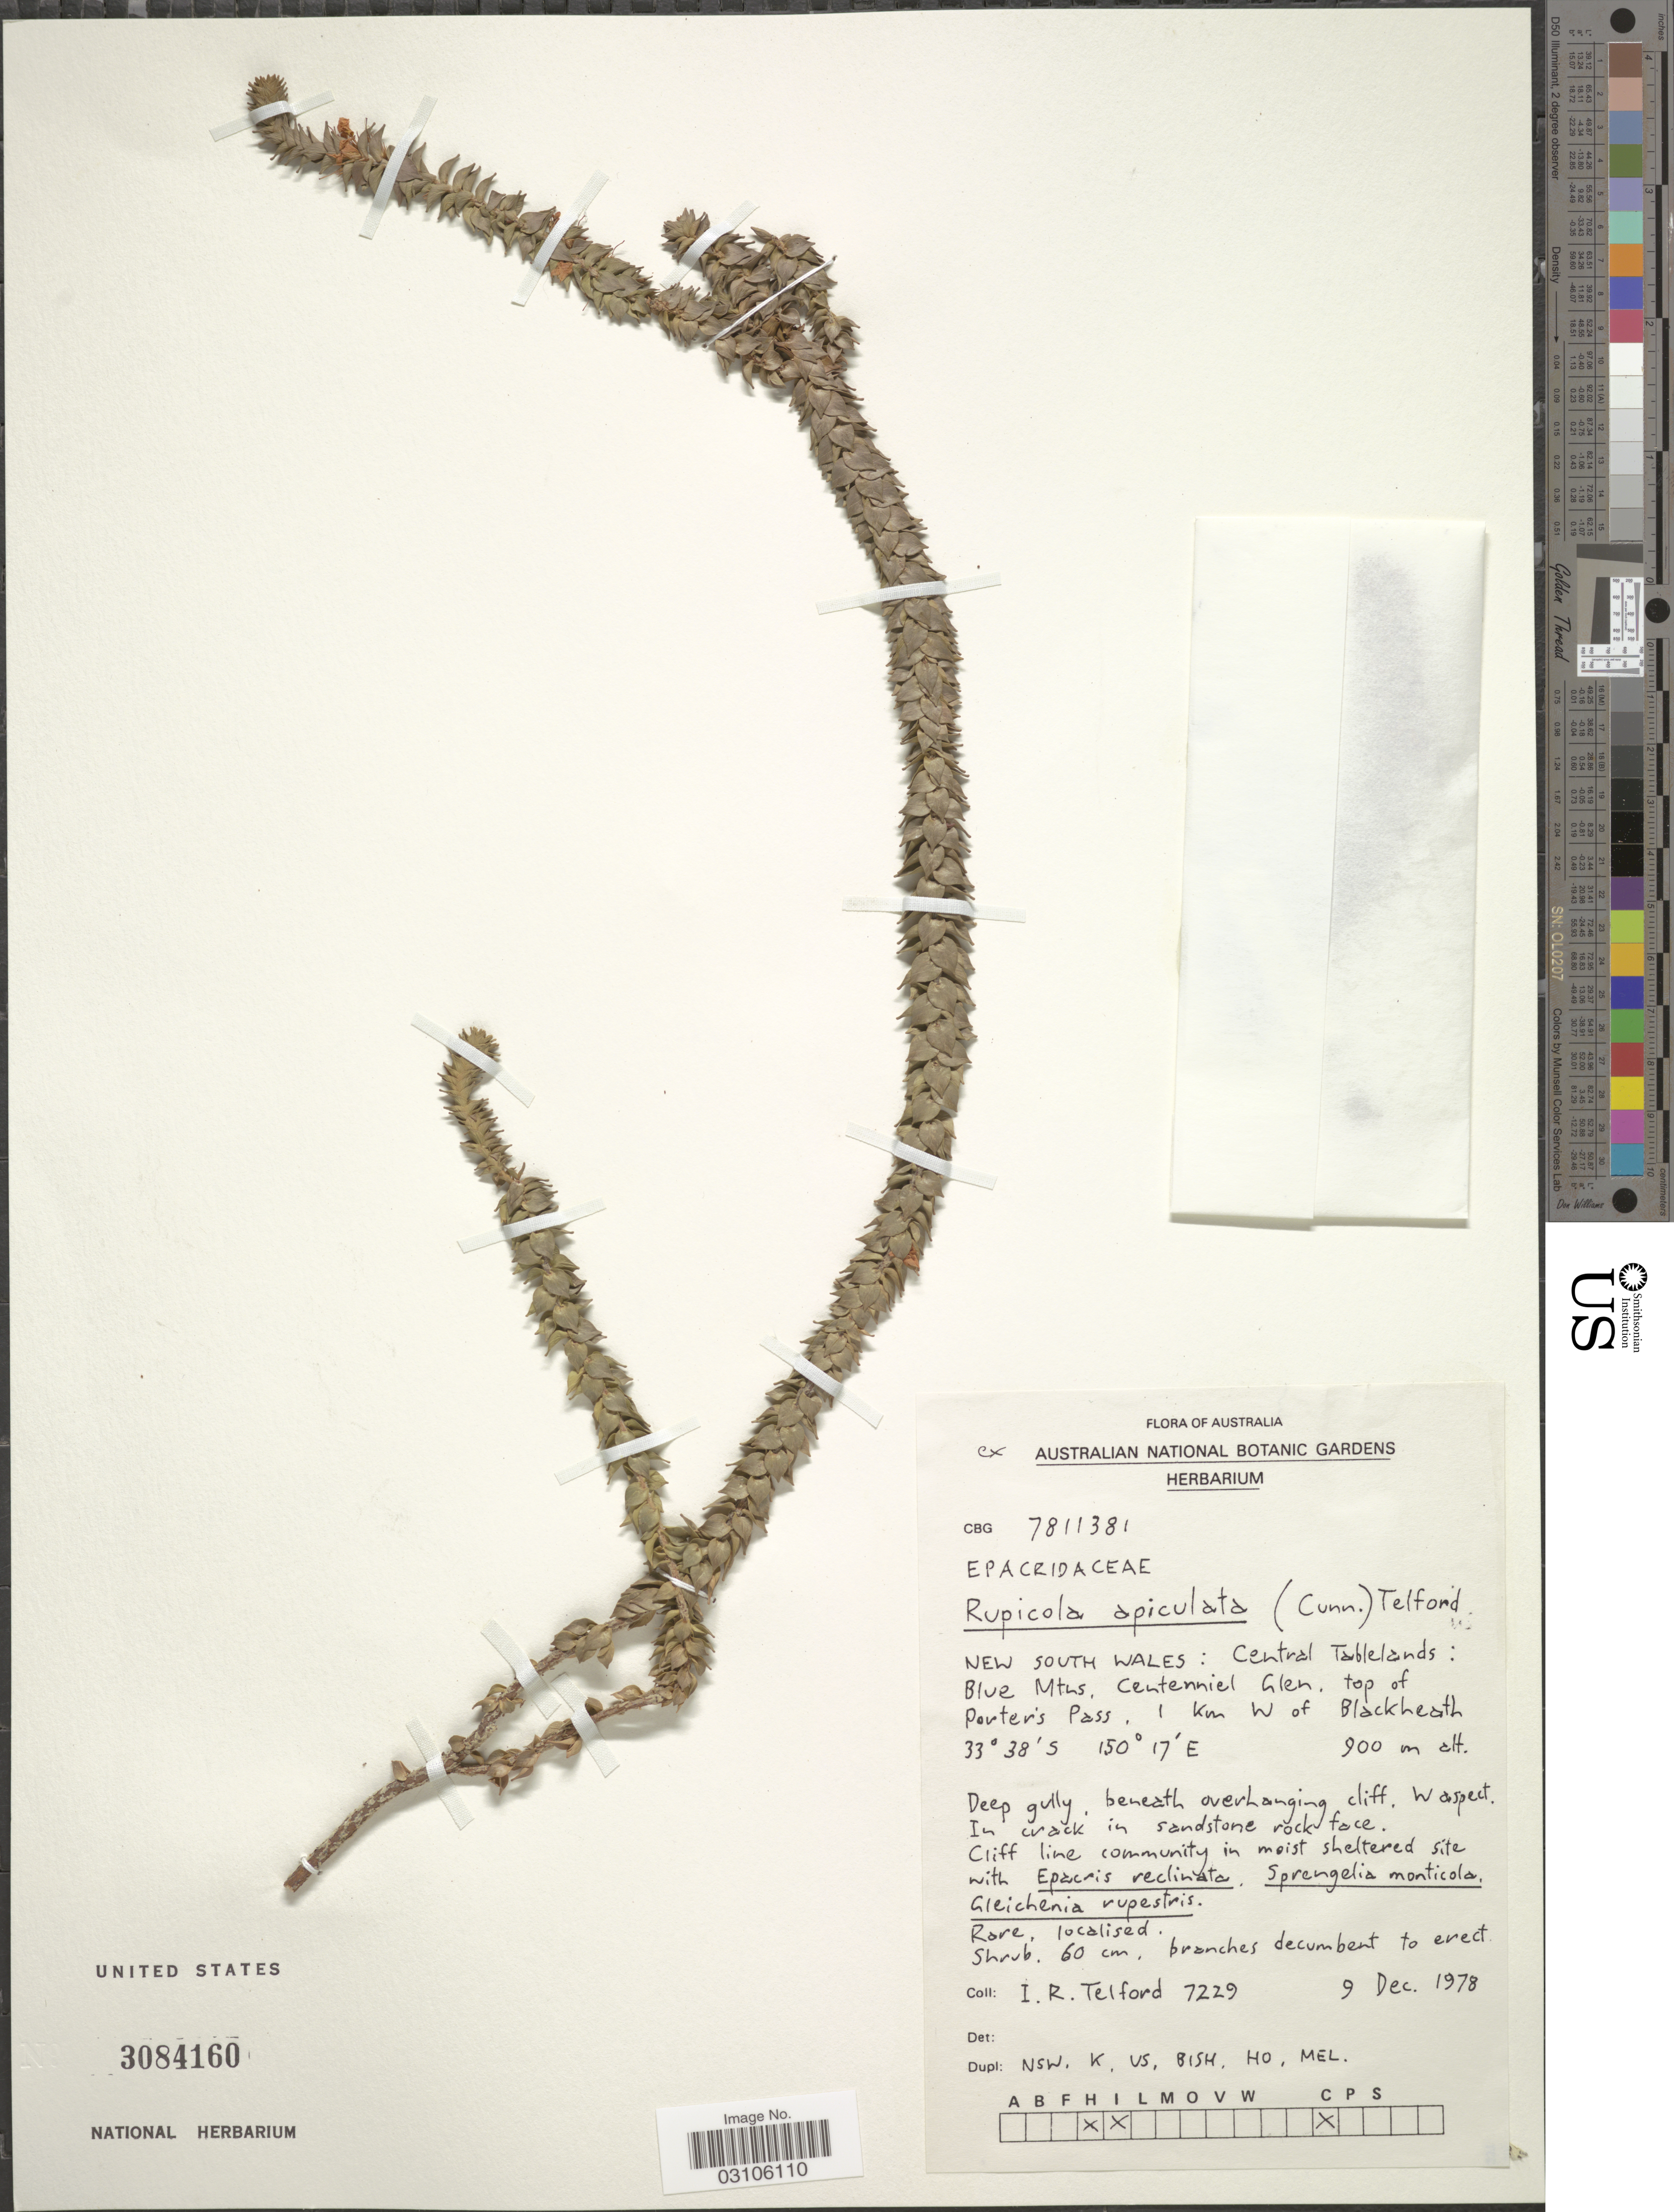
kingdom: Plantae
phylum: Tracheophyta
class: Magnoliopsida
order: Ericales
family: Ericaceae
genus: Rupicola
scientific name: Rupicola apiculata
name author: (A. Cunn.) I. Telford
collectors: I. R. Telford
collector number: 7229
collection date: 1978-12-09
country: Australia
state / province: New South Wales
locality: Central Tablelands: Blue Mtns. Centenniel Glen, top of Porter's Pass, 1 Km W of Blackheath. Deep gully, beneath overhanging cliff. W aspect.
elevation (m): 900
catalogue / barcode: US 3084160